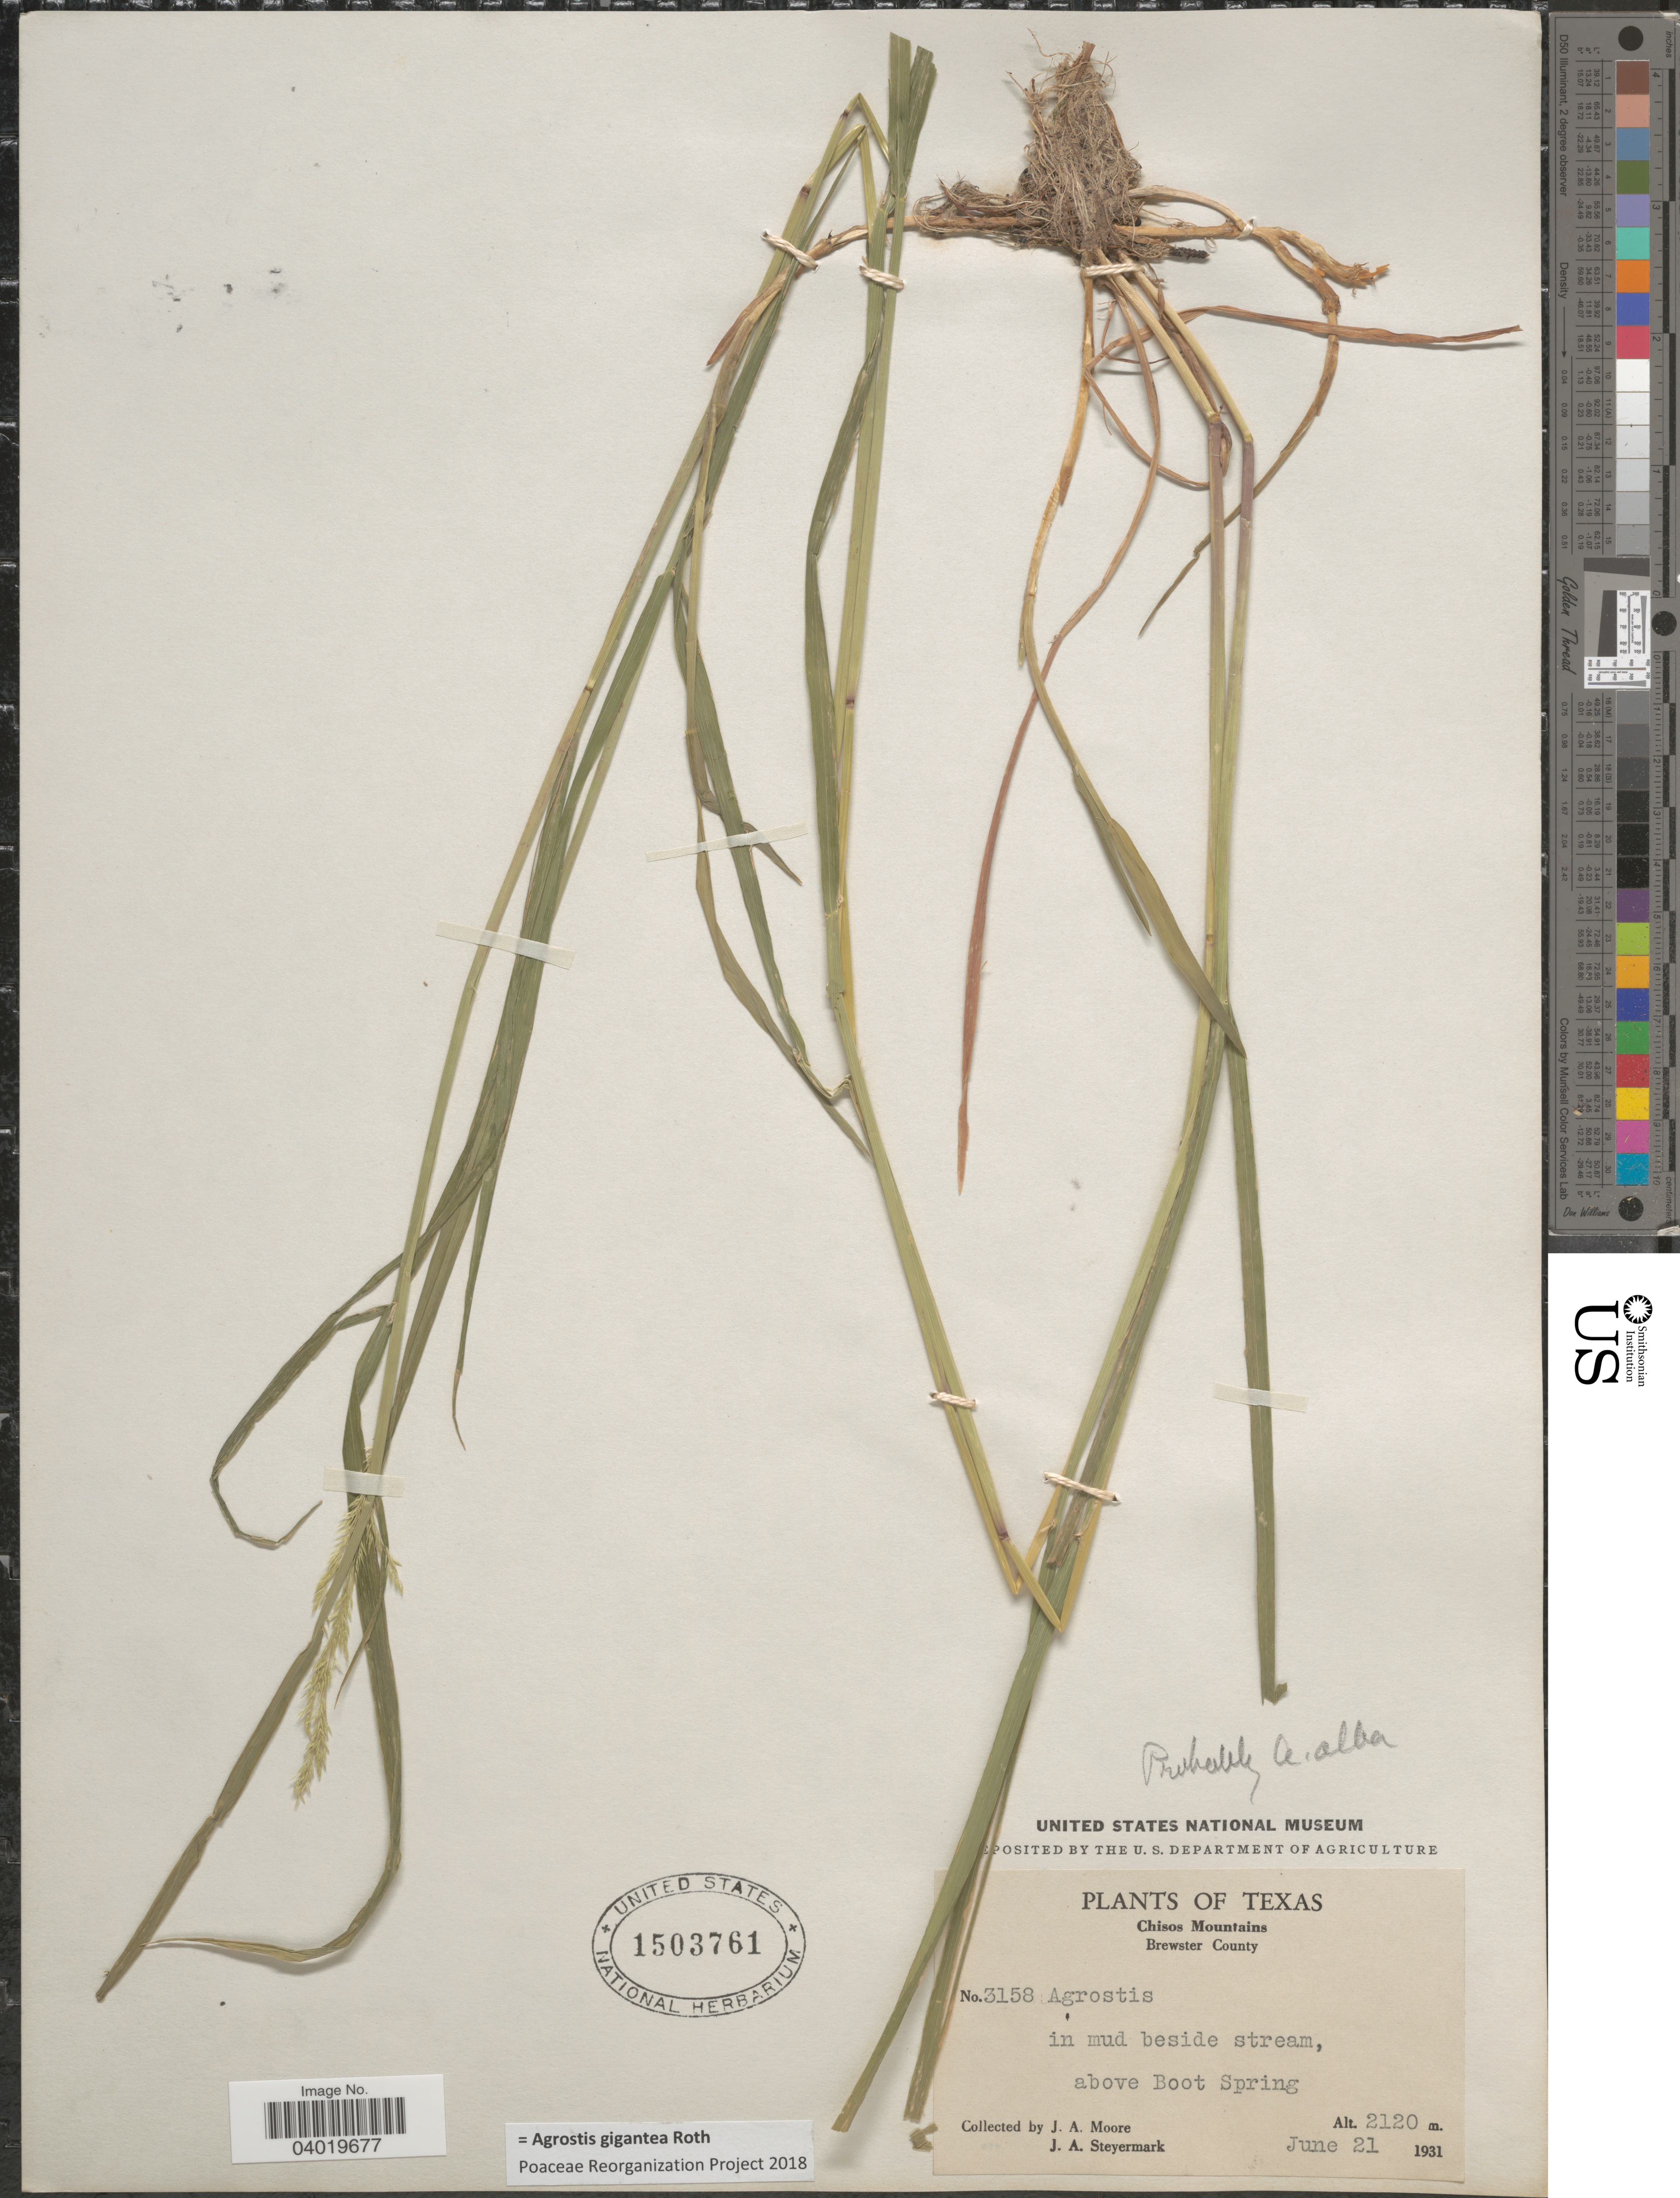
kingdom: Plantae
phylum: Tracheophyta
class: Liliopsida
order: Poales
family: Poaceae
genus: Agrostis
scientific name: Agrostis gigantea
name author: Roth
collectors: J. A. Moore & J. Steyermark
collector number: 3158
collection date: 1931-06-21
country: United States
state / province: Texas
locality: Chisos Mountains. Brewster County. Above Boot Spring.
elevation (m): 2120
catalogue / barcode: US 1503761